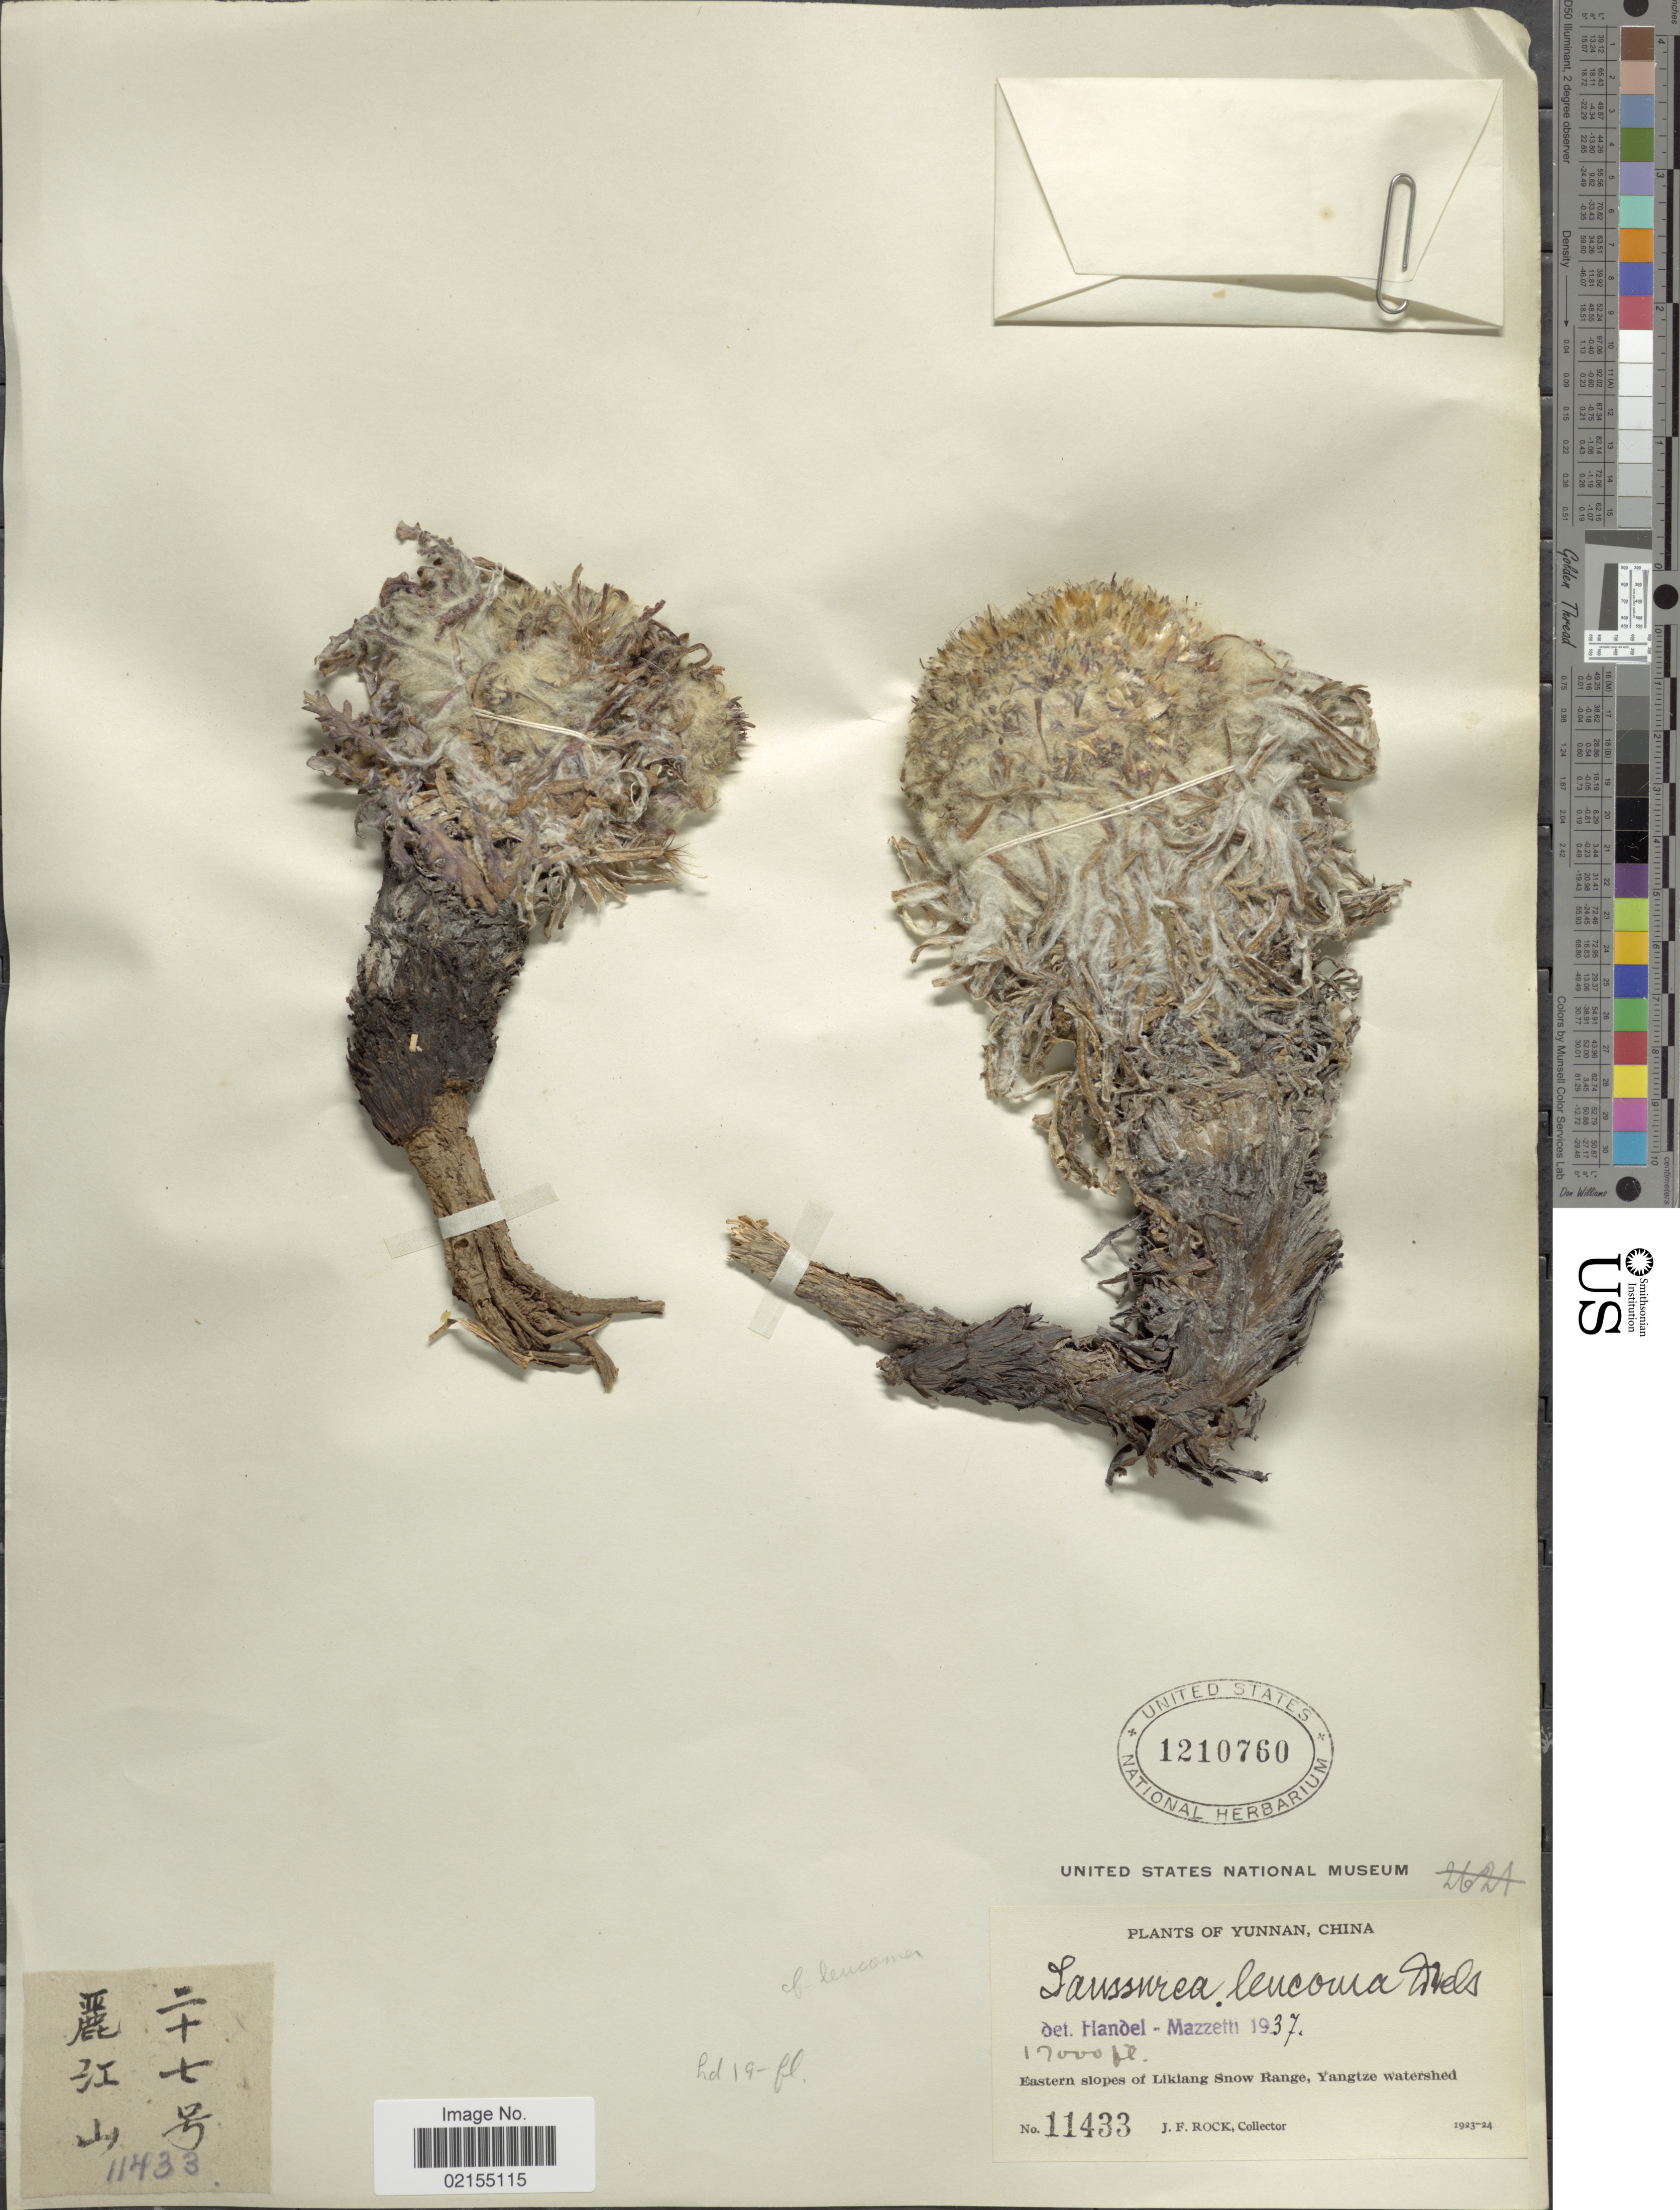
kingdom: Plantae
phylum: Tracheophyta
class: Magnoliopsida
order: Asterales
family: Asteraceae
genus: Saussurea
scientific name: Saussurea leucoma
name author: Diels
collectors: J. Rock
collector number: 11433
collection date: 1923/1924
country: China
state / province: Yunnan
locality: Yunnan, China, Eastern slopes of Likiang Snow Range, Yangtze watershed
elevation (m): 5182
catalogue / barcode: US 1210760